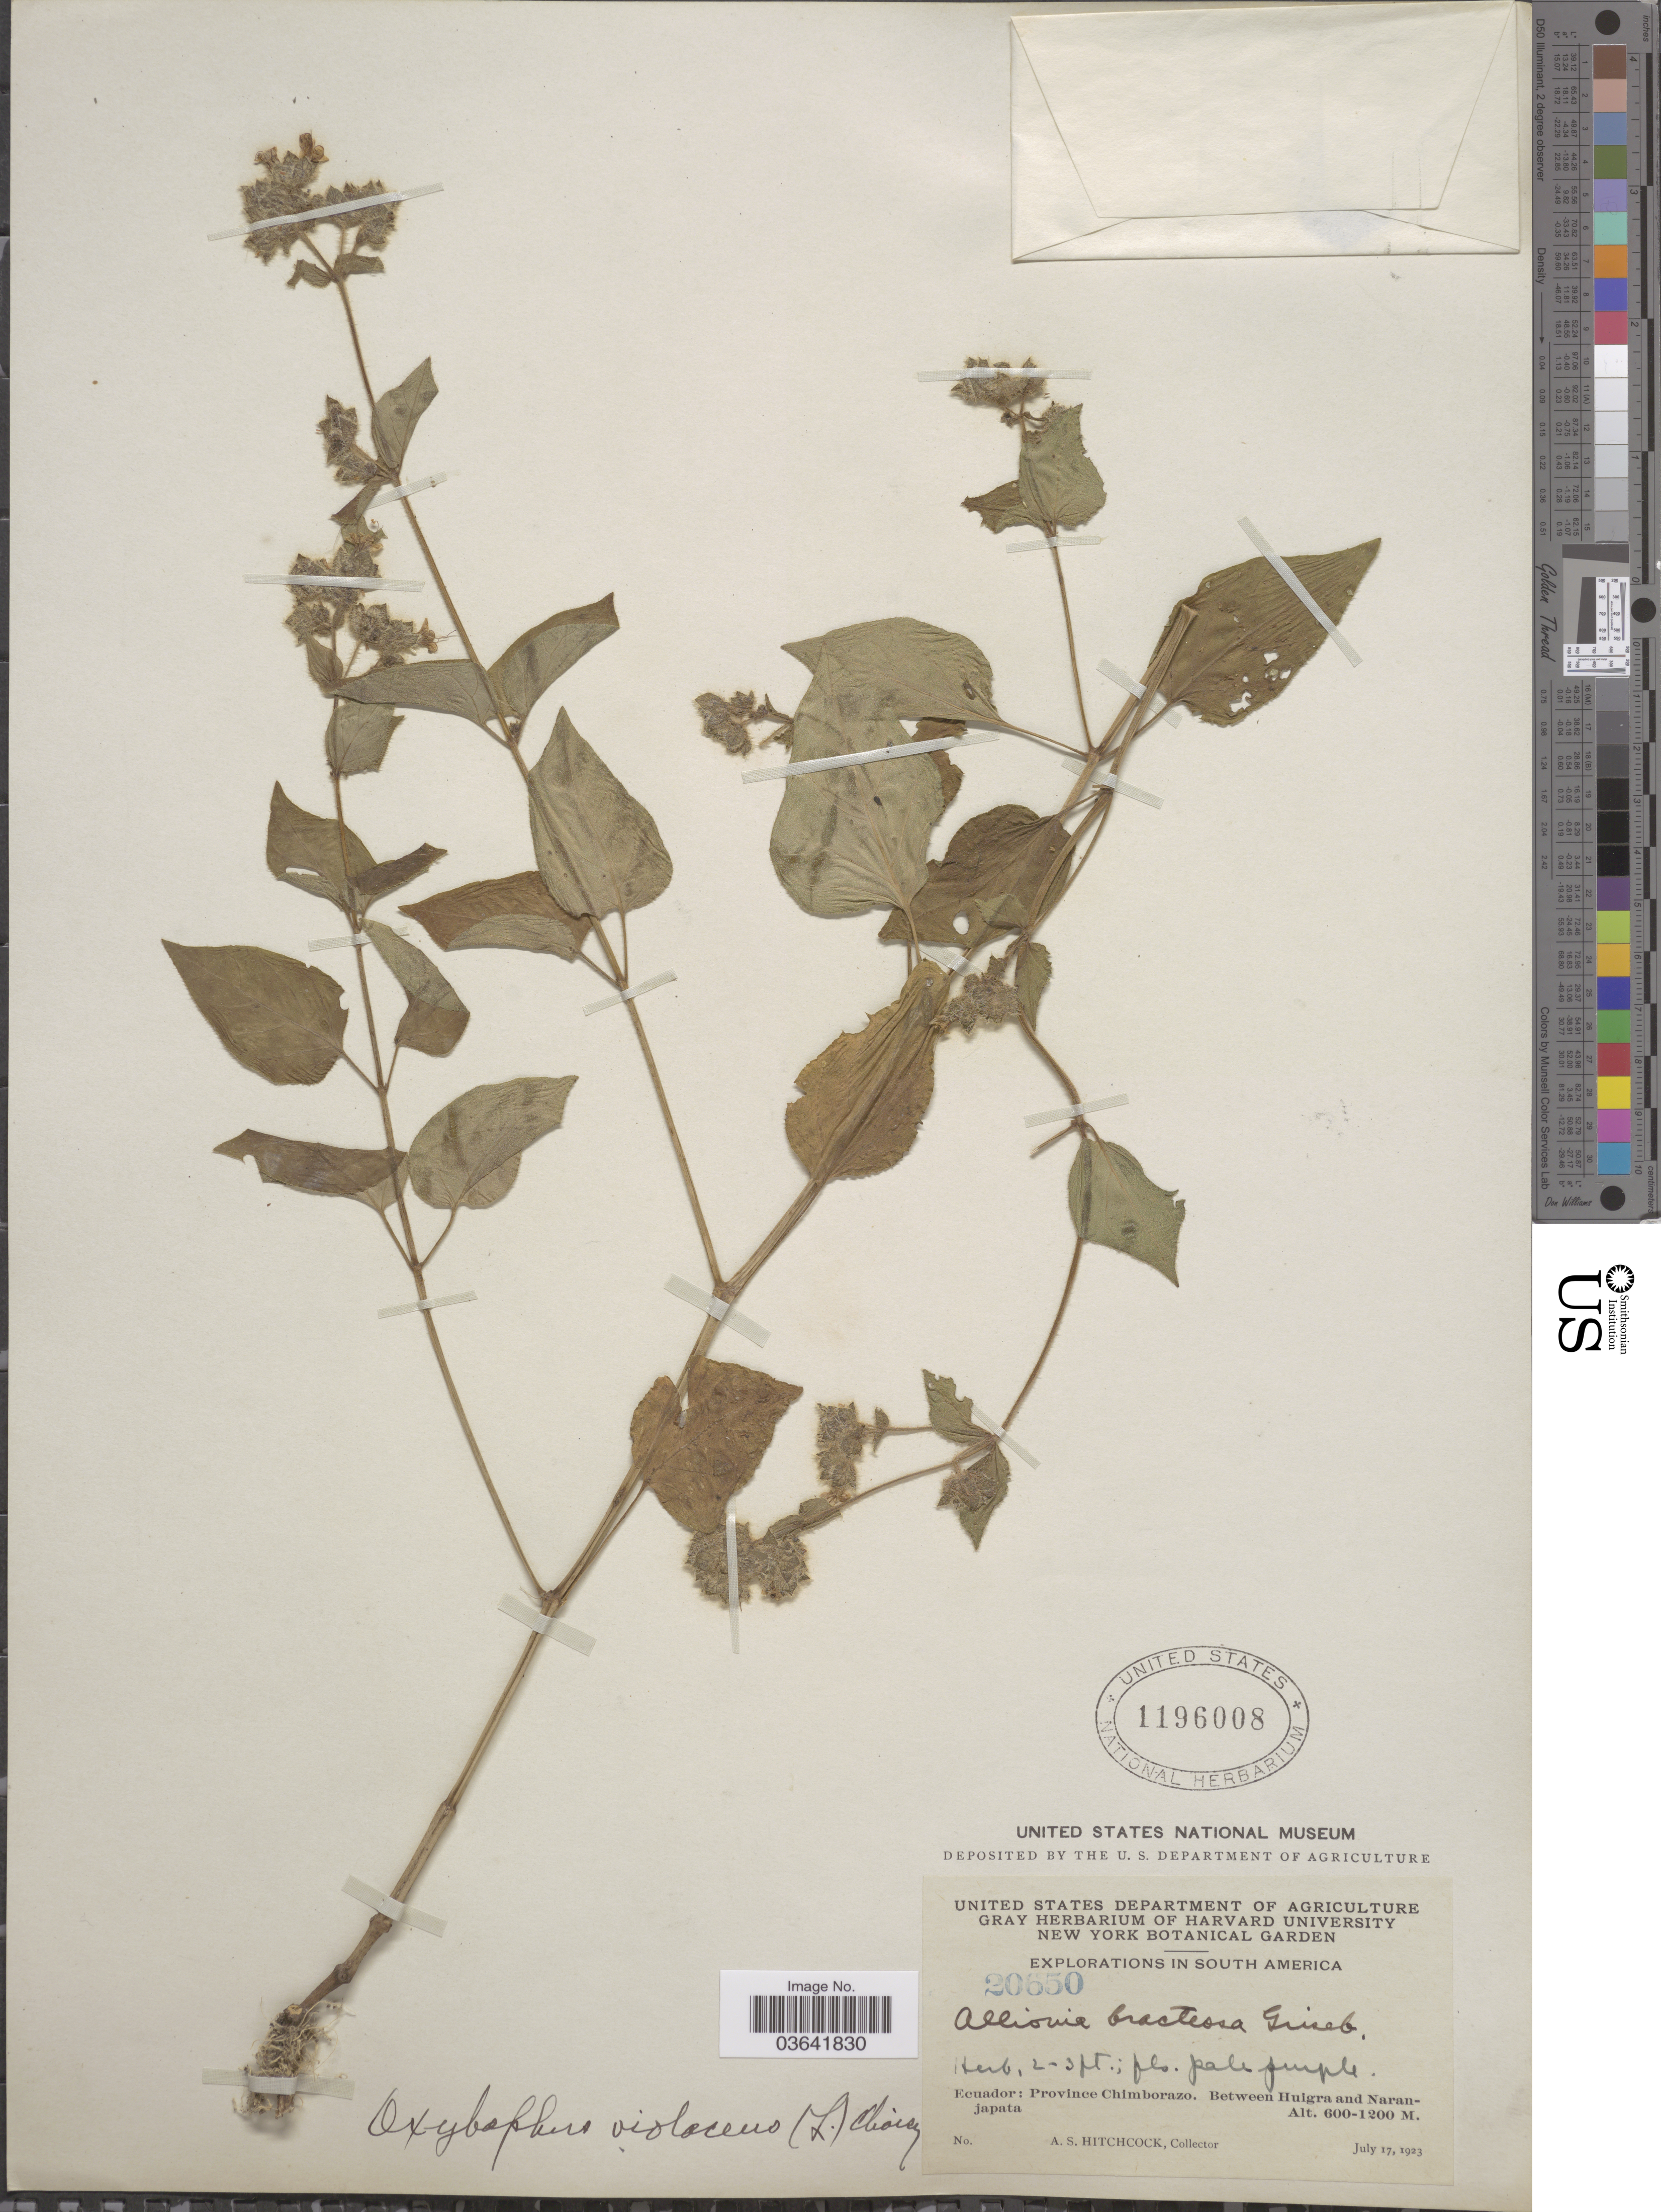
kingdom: Plantae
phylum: Tracheophyta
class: Magnoliopsida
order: Caryophyllales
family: Nyctaginaceae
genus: Mirabilis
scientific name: Mirabilis violacea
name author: (L.) Heimerl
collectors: A. S. Hitchcock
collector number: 20650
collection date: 1923-07-17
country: Ecuador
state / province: Chimborazo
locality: Between Huigra and Naranjapata.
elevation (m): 600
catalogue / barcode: US 1196008